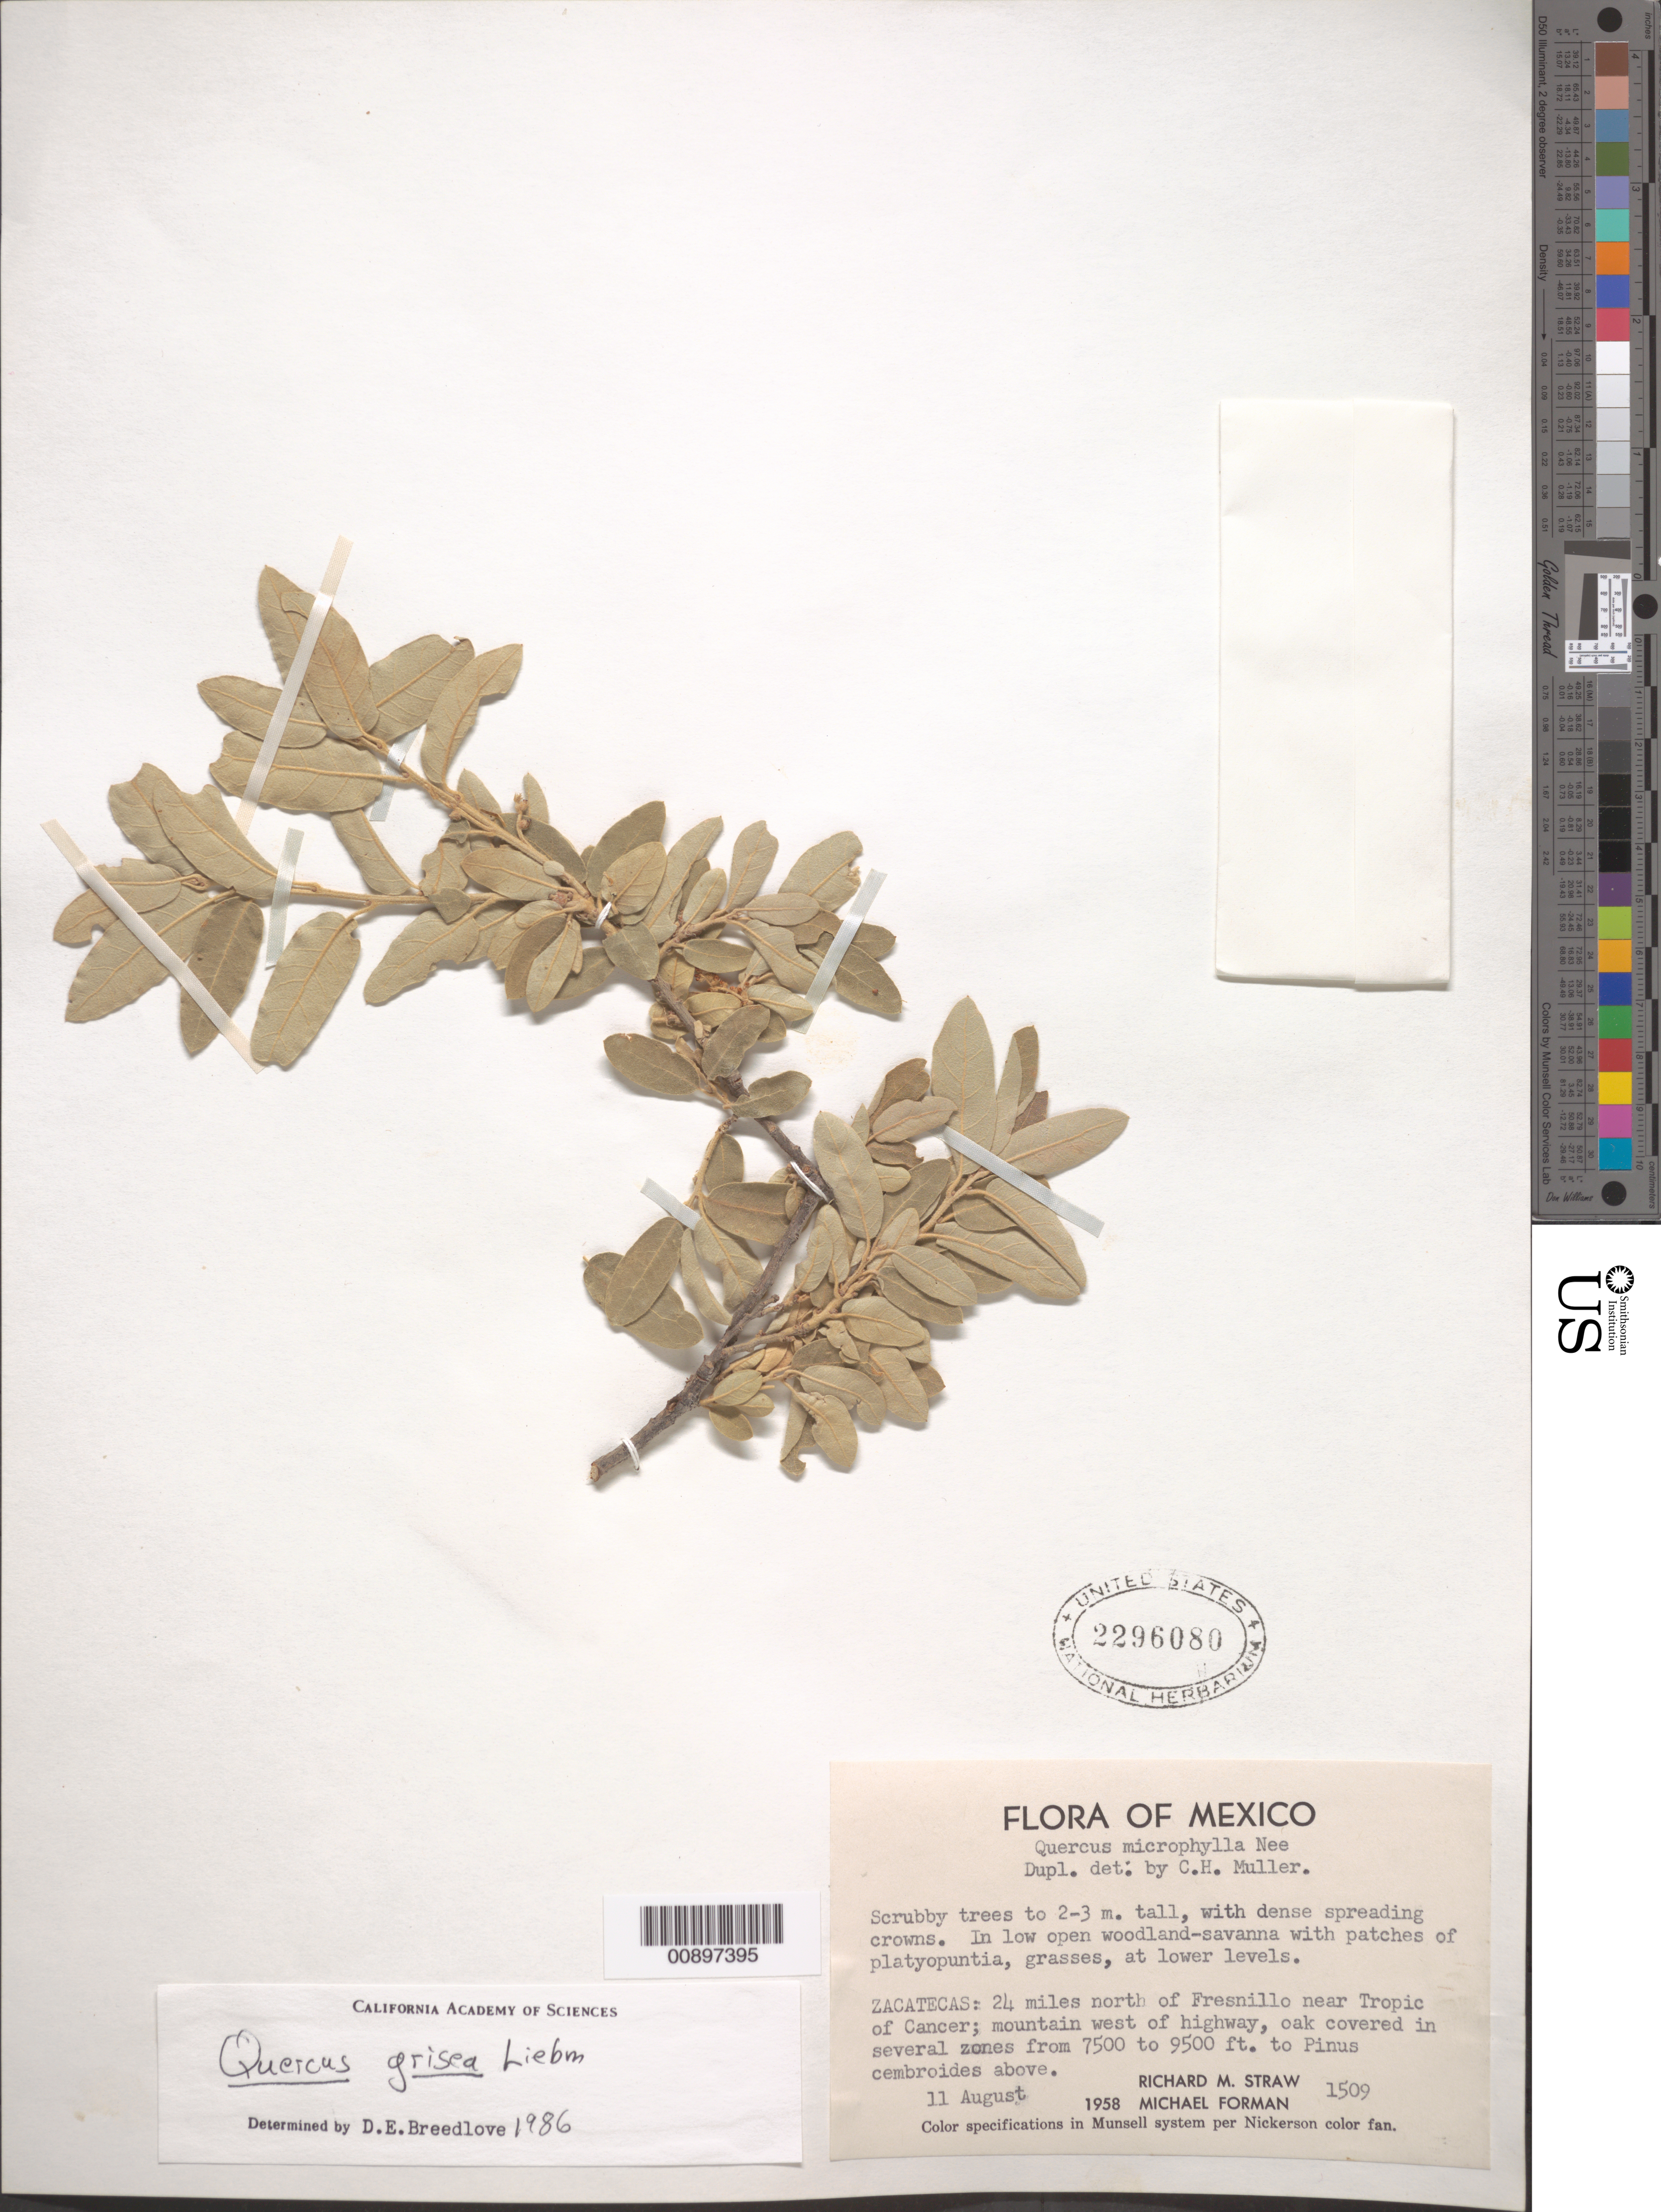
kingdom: Plantae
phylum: Tracheophyta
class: Magnoliopsida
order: Fagales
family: Fagaceae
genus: Quercus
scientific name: Quercus grisea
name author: Liebm.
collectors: R. M. Straw & Forman, M.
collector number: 1509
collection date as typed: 11 Aug 1958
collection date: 1958-08-11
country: Mexico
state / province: Zacatecas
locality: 24 miles north of Fresnillo near Tropic of cancer; mountain west of highway.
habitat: In low open woodland-savanna with patches of platyopuntia, grasses, at lower levels.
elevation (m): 2286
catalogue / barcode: US 2296080